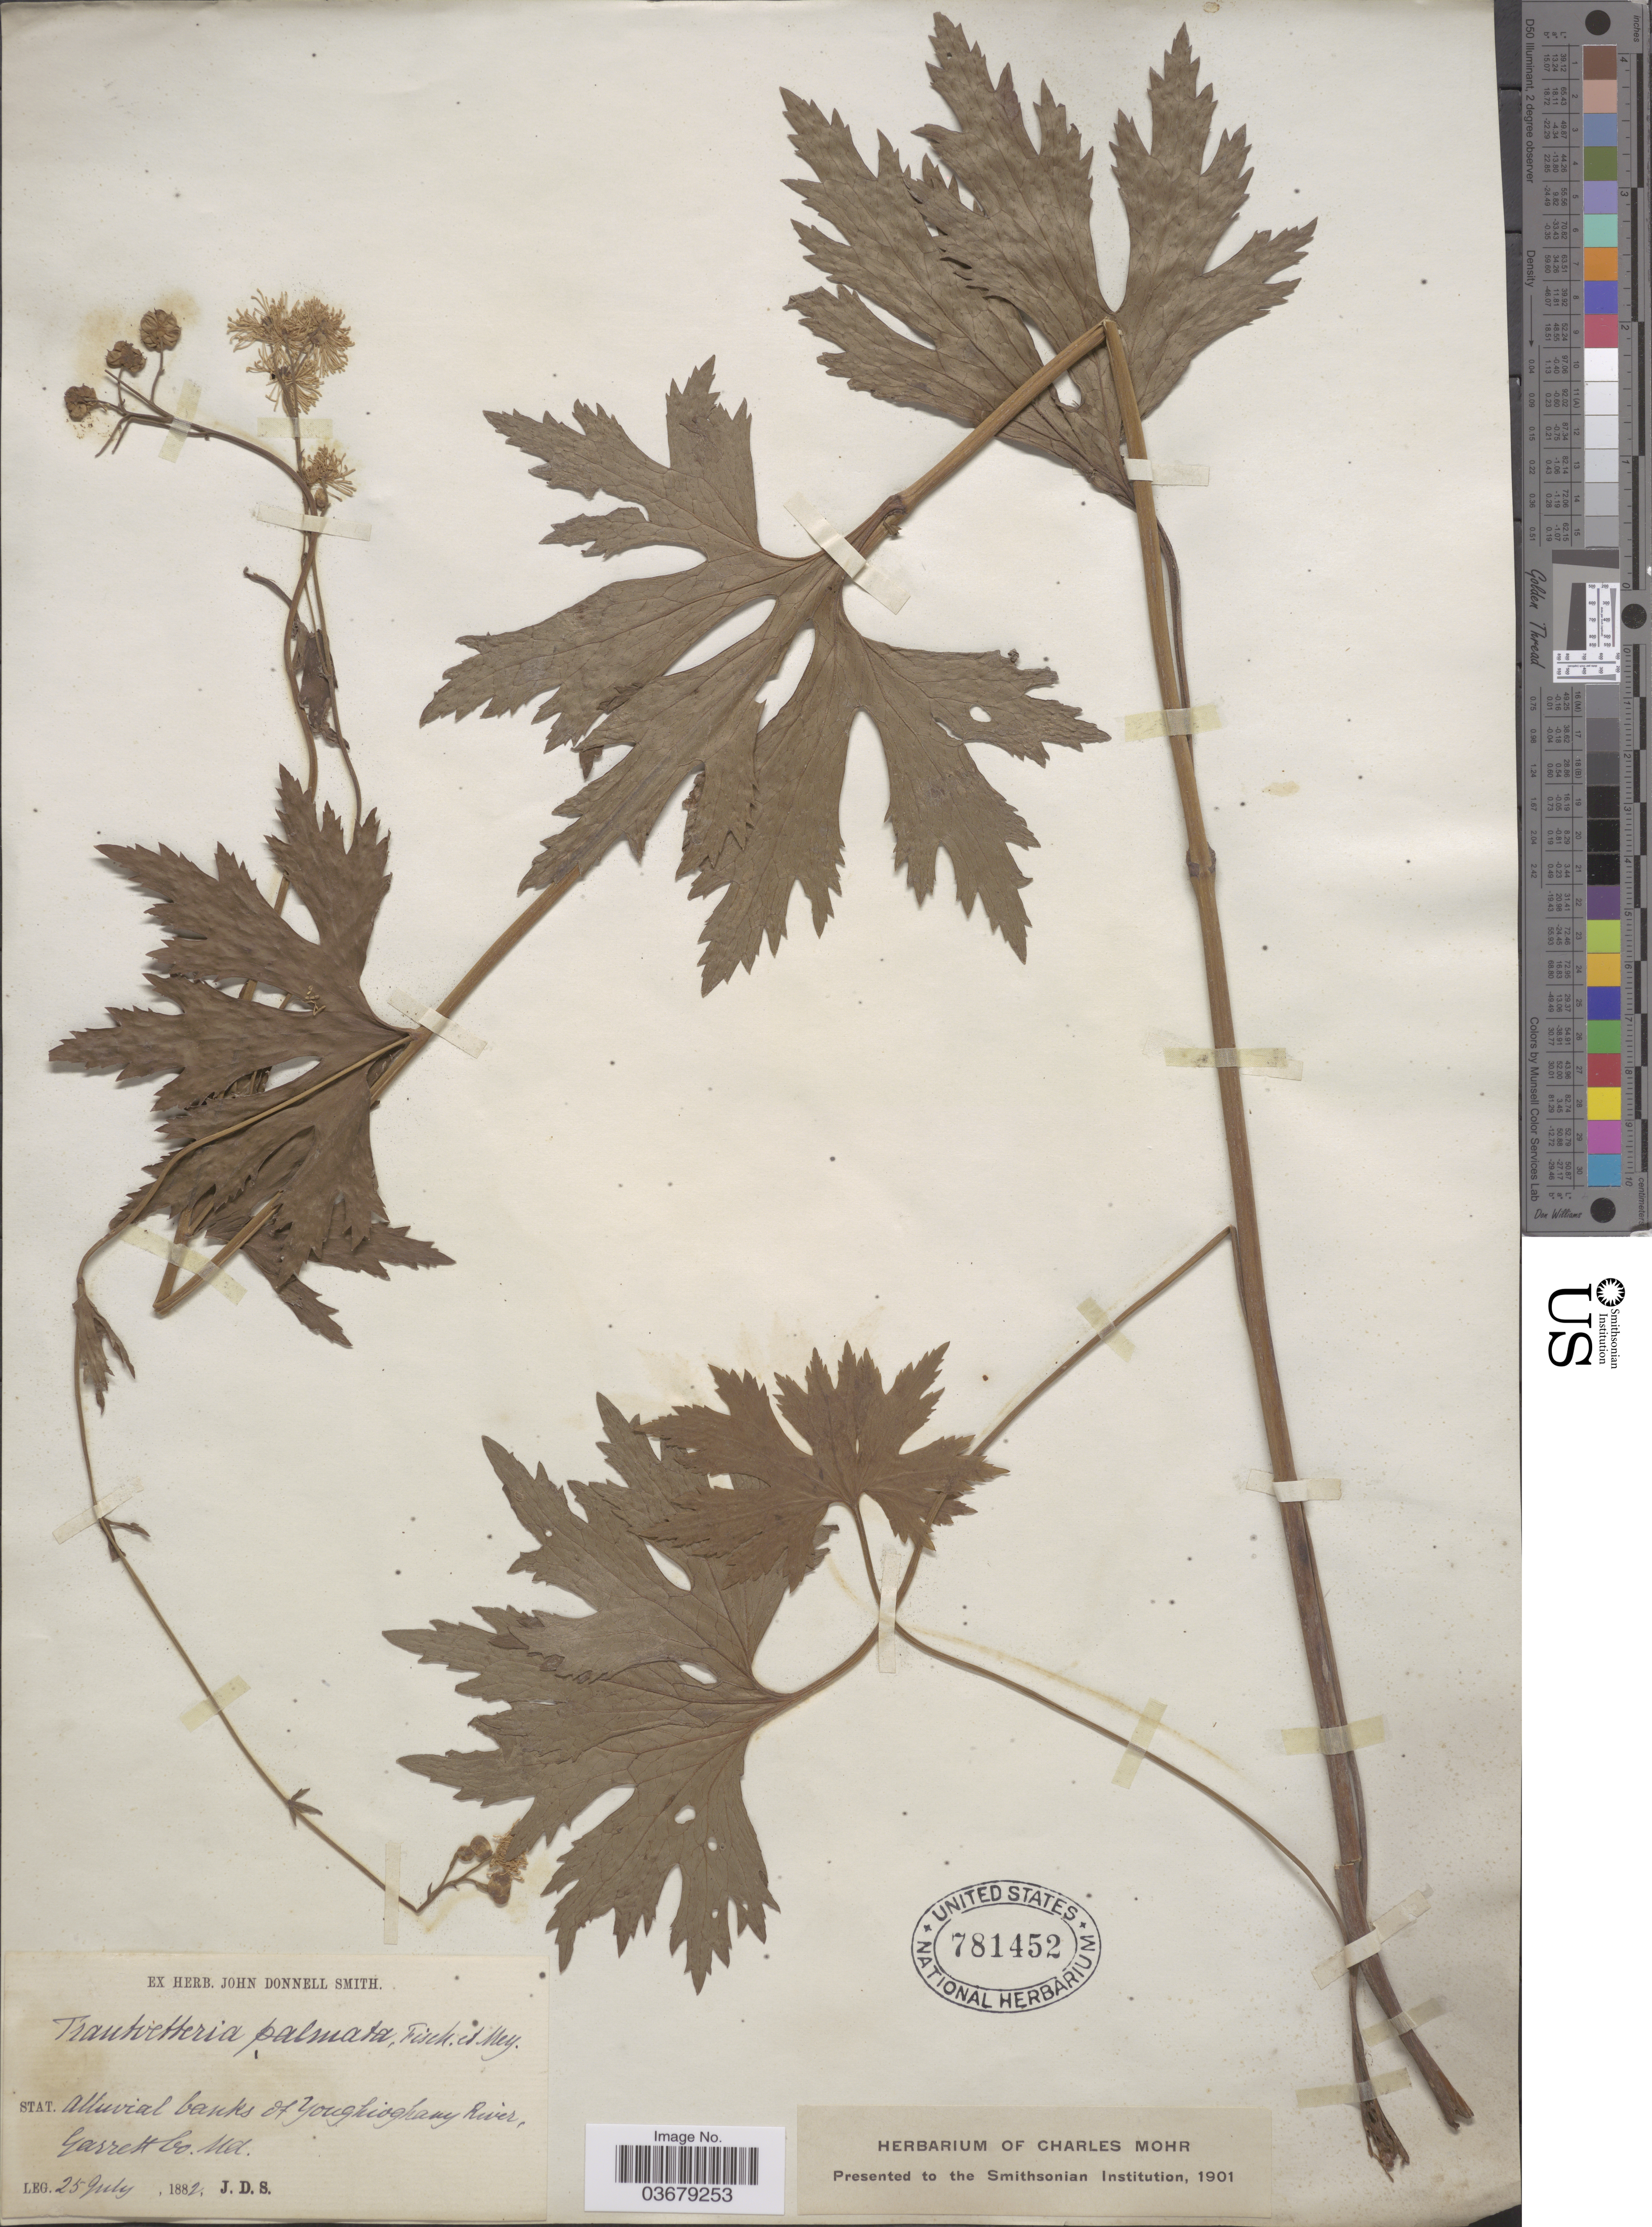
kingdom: Plantae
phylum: Tracheophyta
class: Magnoliopsida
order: Ranunculales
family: Ranunculaceae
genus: Trautvetteria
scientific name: Trautvetteria caroliniensis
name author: (Walter) Vail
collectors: J. Donnell Smith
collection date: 1882-07-25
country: United States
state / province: Maryland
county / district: Garrett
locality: Stat. alluvial banks of Youghioghany River, Garrett Co.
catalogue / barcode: US 781452